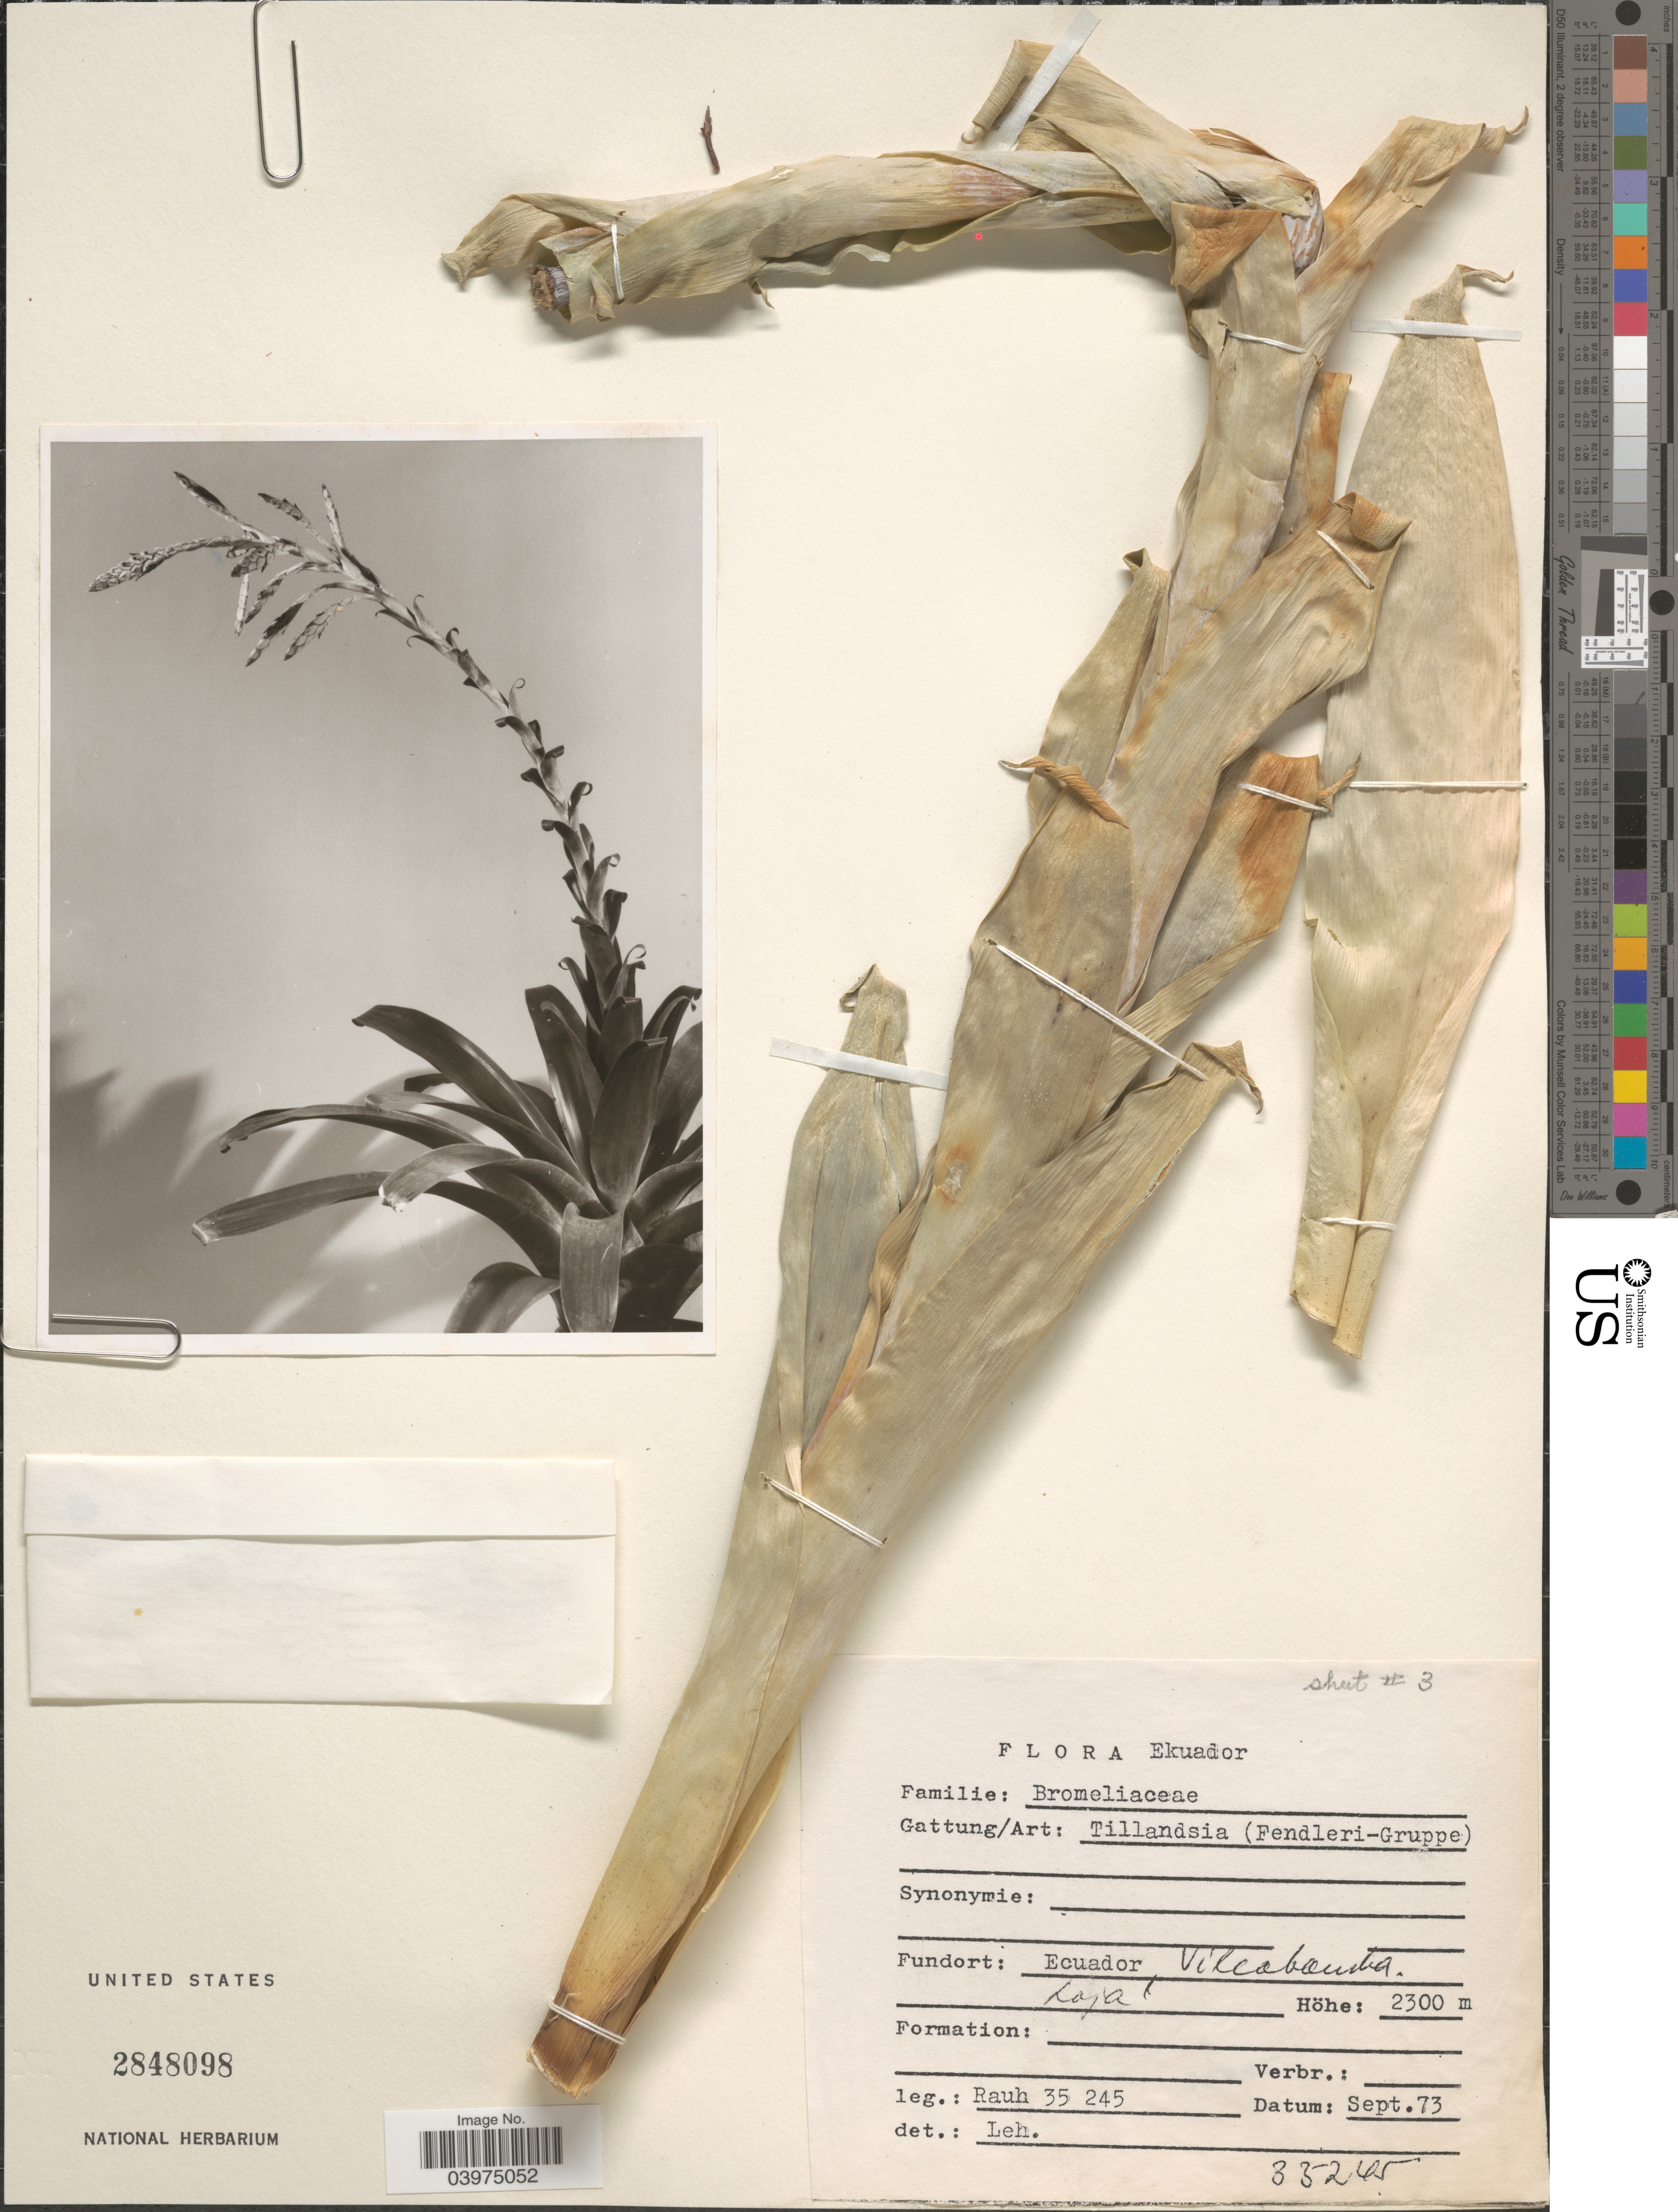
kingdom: Plantae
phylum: Tracheophyta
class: Liliopsida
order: Poales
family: Bromeliaceae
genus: Tillandsia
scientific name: Tillandsia sp.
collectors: -. Rauh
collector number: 35245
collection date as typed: Transcribed d/m/y: /9/73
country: Ecuador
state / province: Loja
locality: Villabamba.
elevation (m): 2300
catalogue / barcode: US 2848098